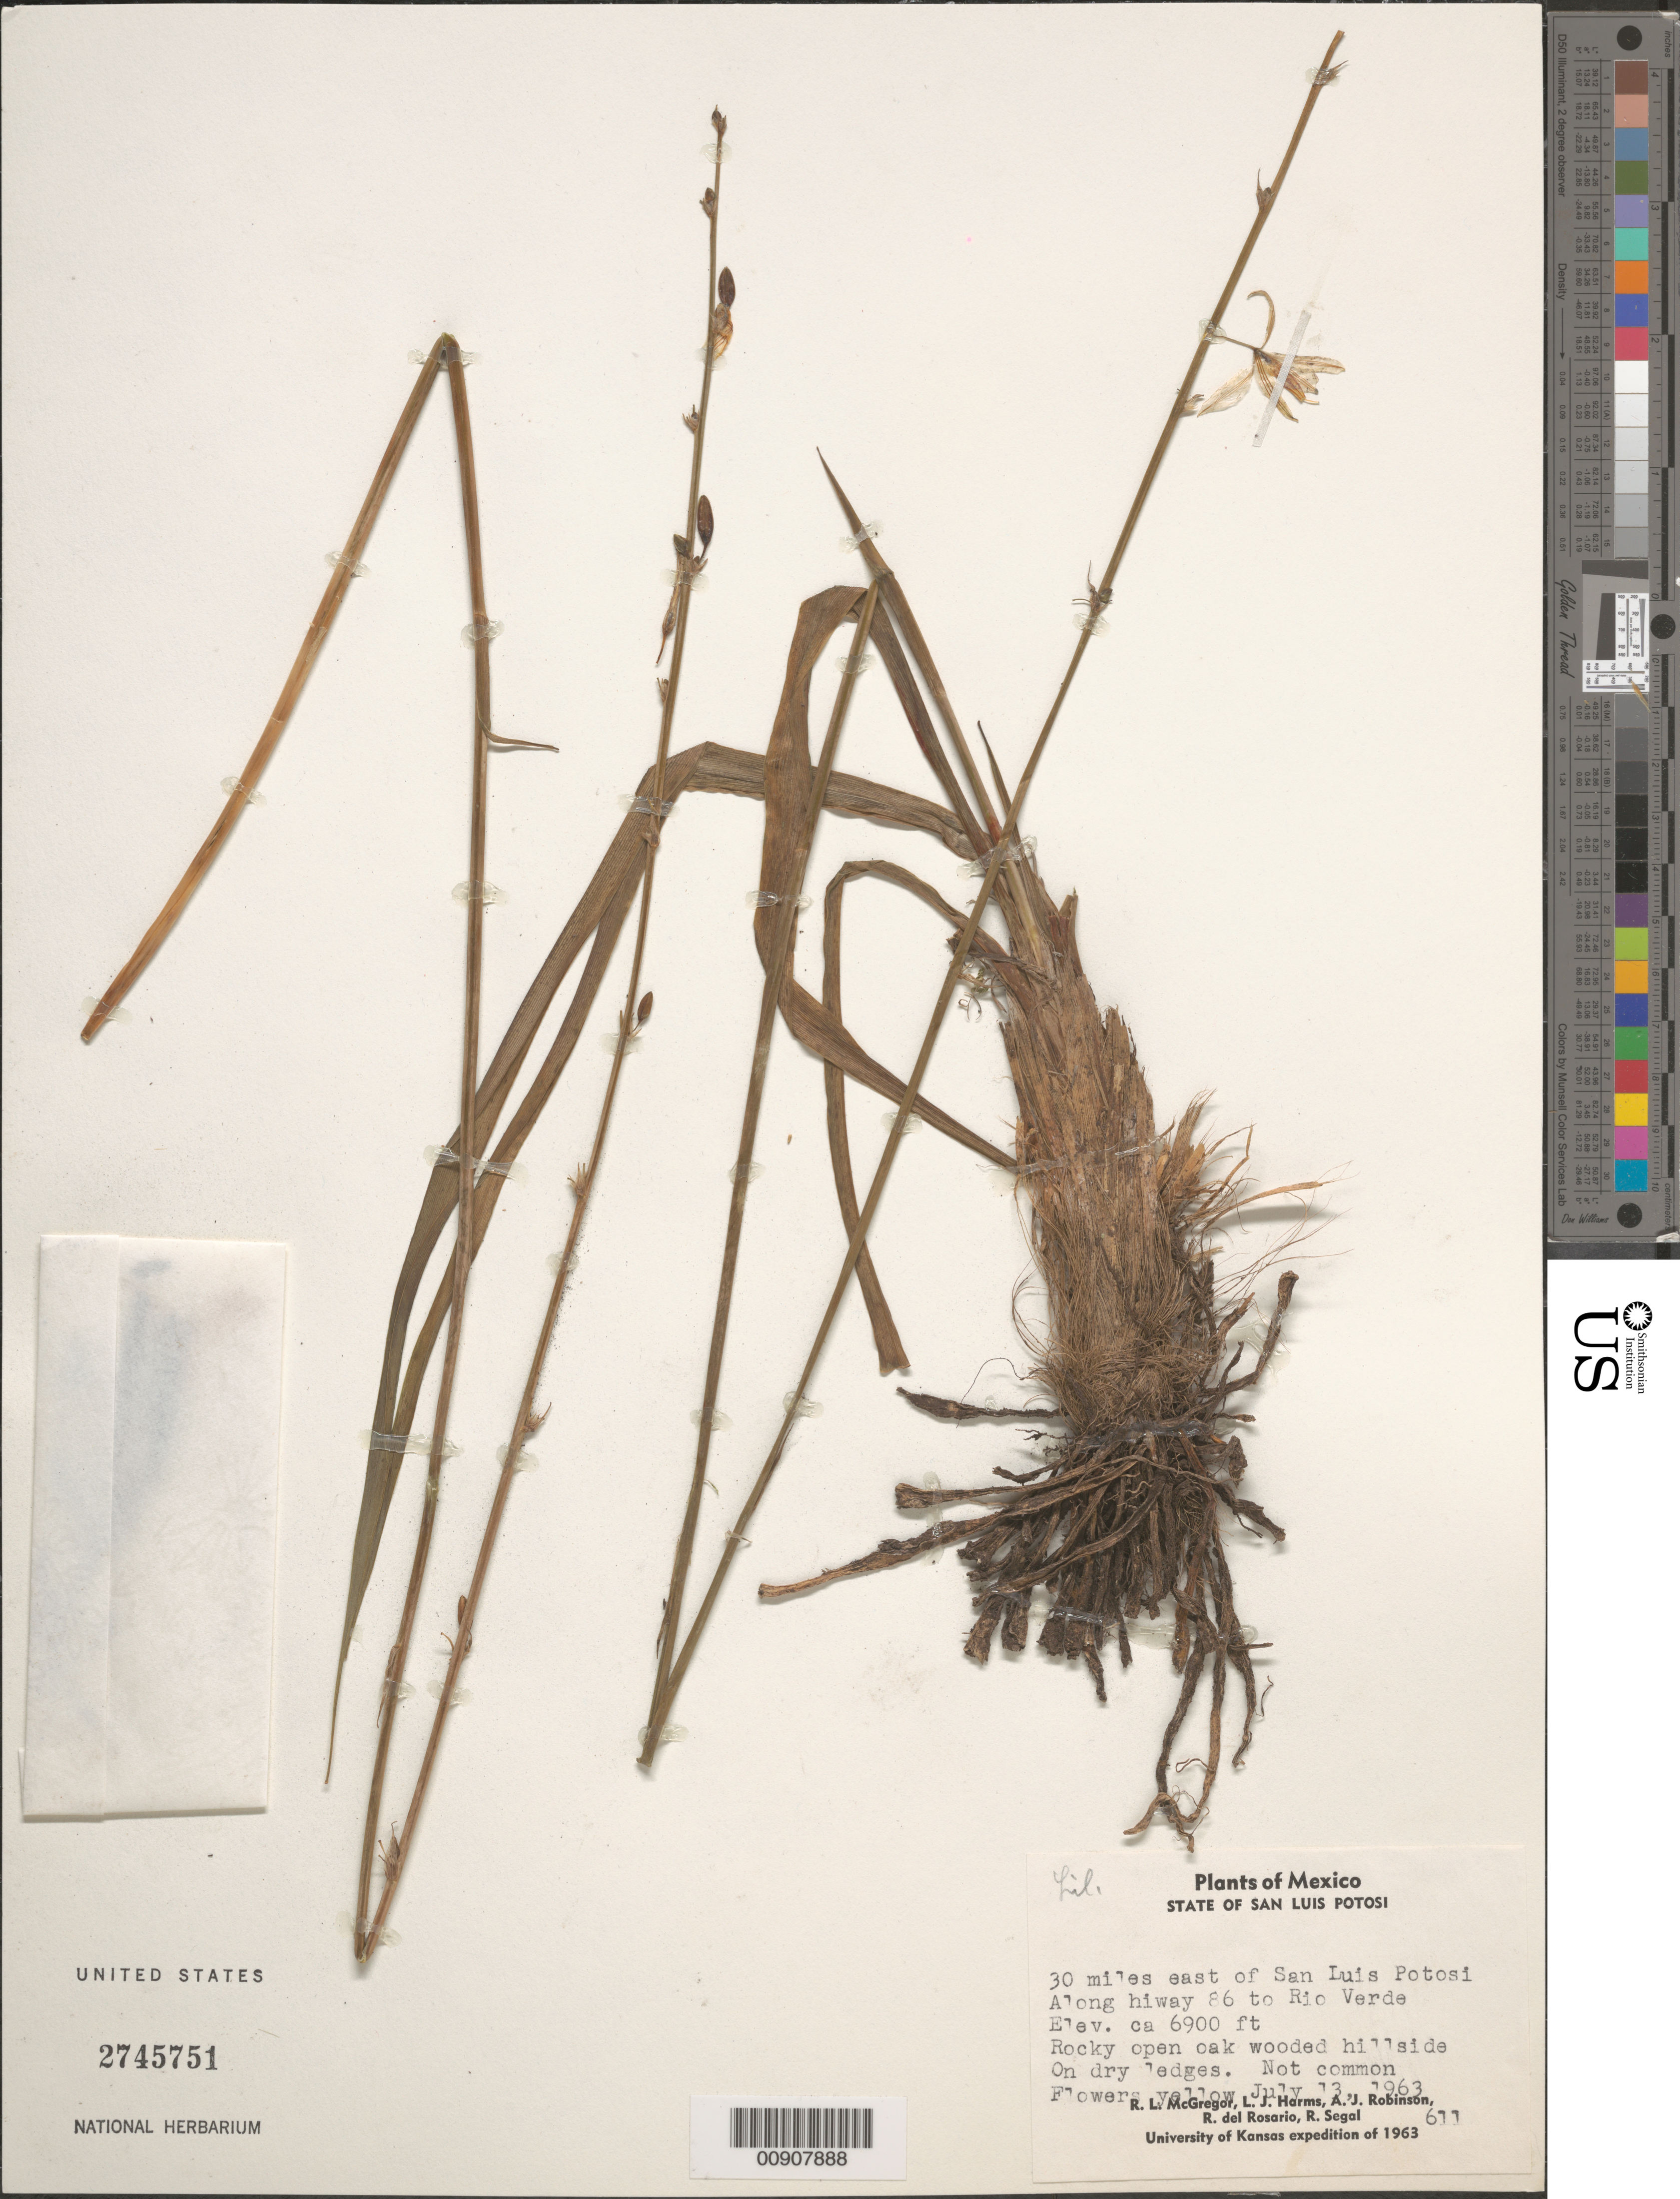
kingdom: Plantae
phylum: Tracheophyta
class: Liliopsida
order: Liliales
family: Liliaceae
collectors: R. McGregor, L. Harms, A. J. Robinson, R. del Rosario & R. Segal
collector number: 611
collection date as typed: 13 Jul 1963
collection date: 1963-07-13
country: Mexico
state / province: San Luis Potosí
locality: State of San Luis Potosí: 30 miles east of San Luis Potosí along hwy 86 to Río Verde.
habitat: Rocky open oak wooded hillside. On dry ledges.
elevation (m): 2103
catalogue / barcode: US 2745751